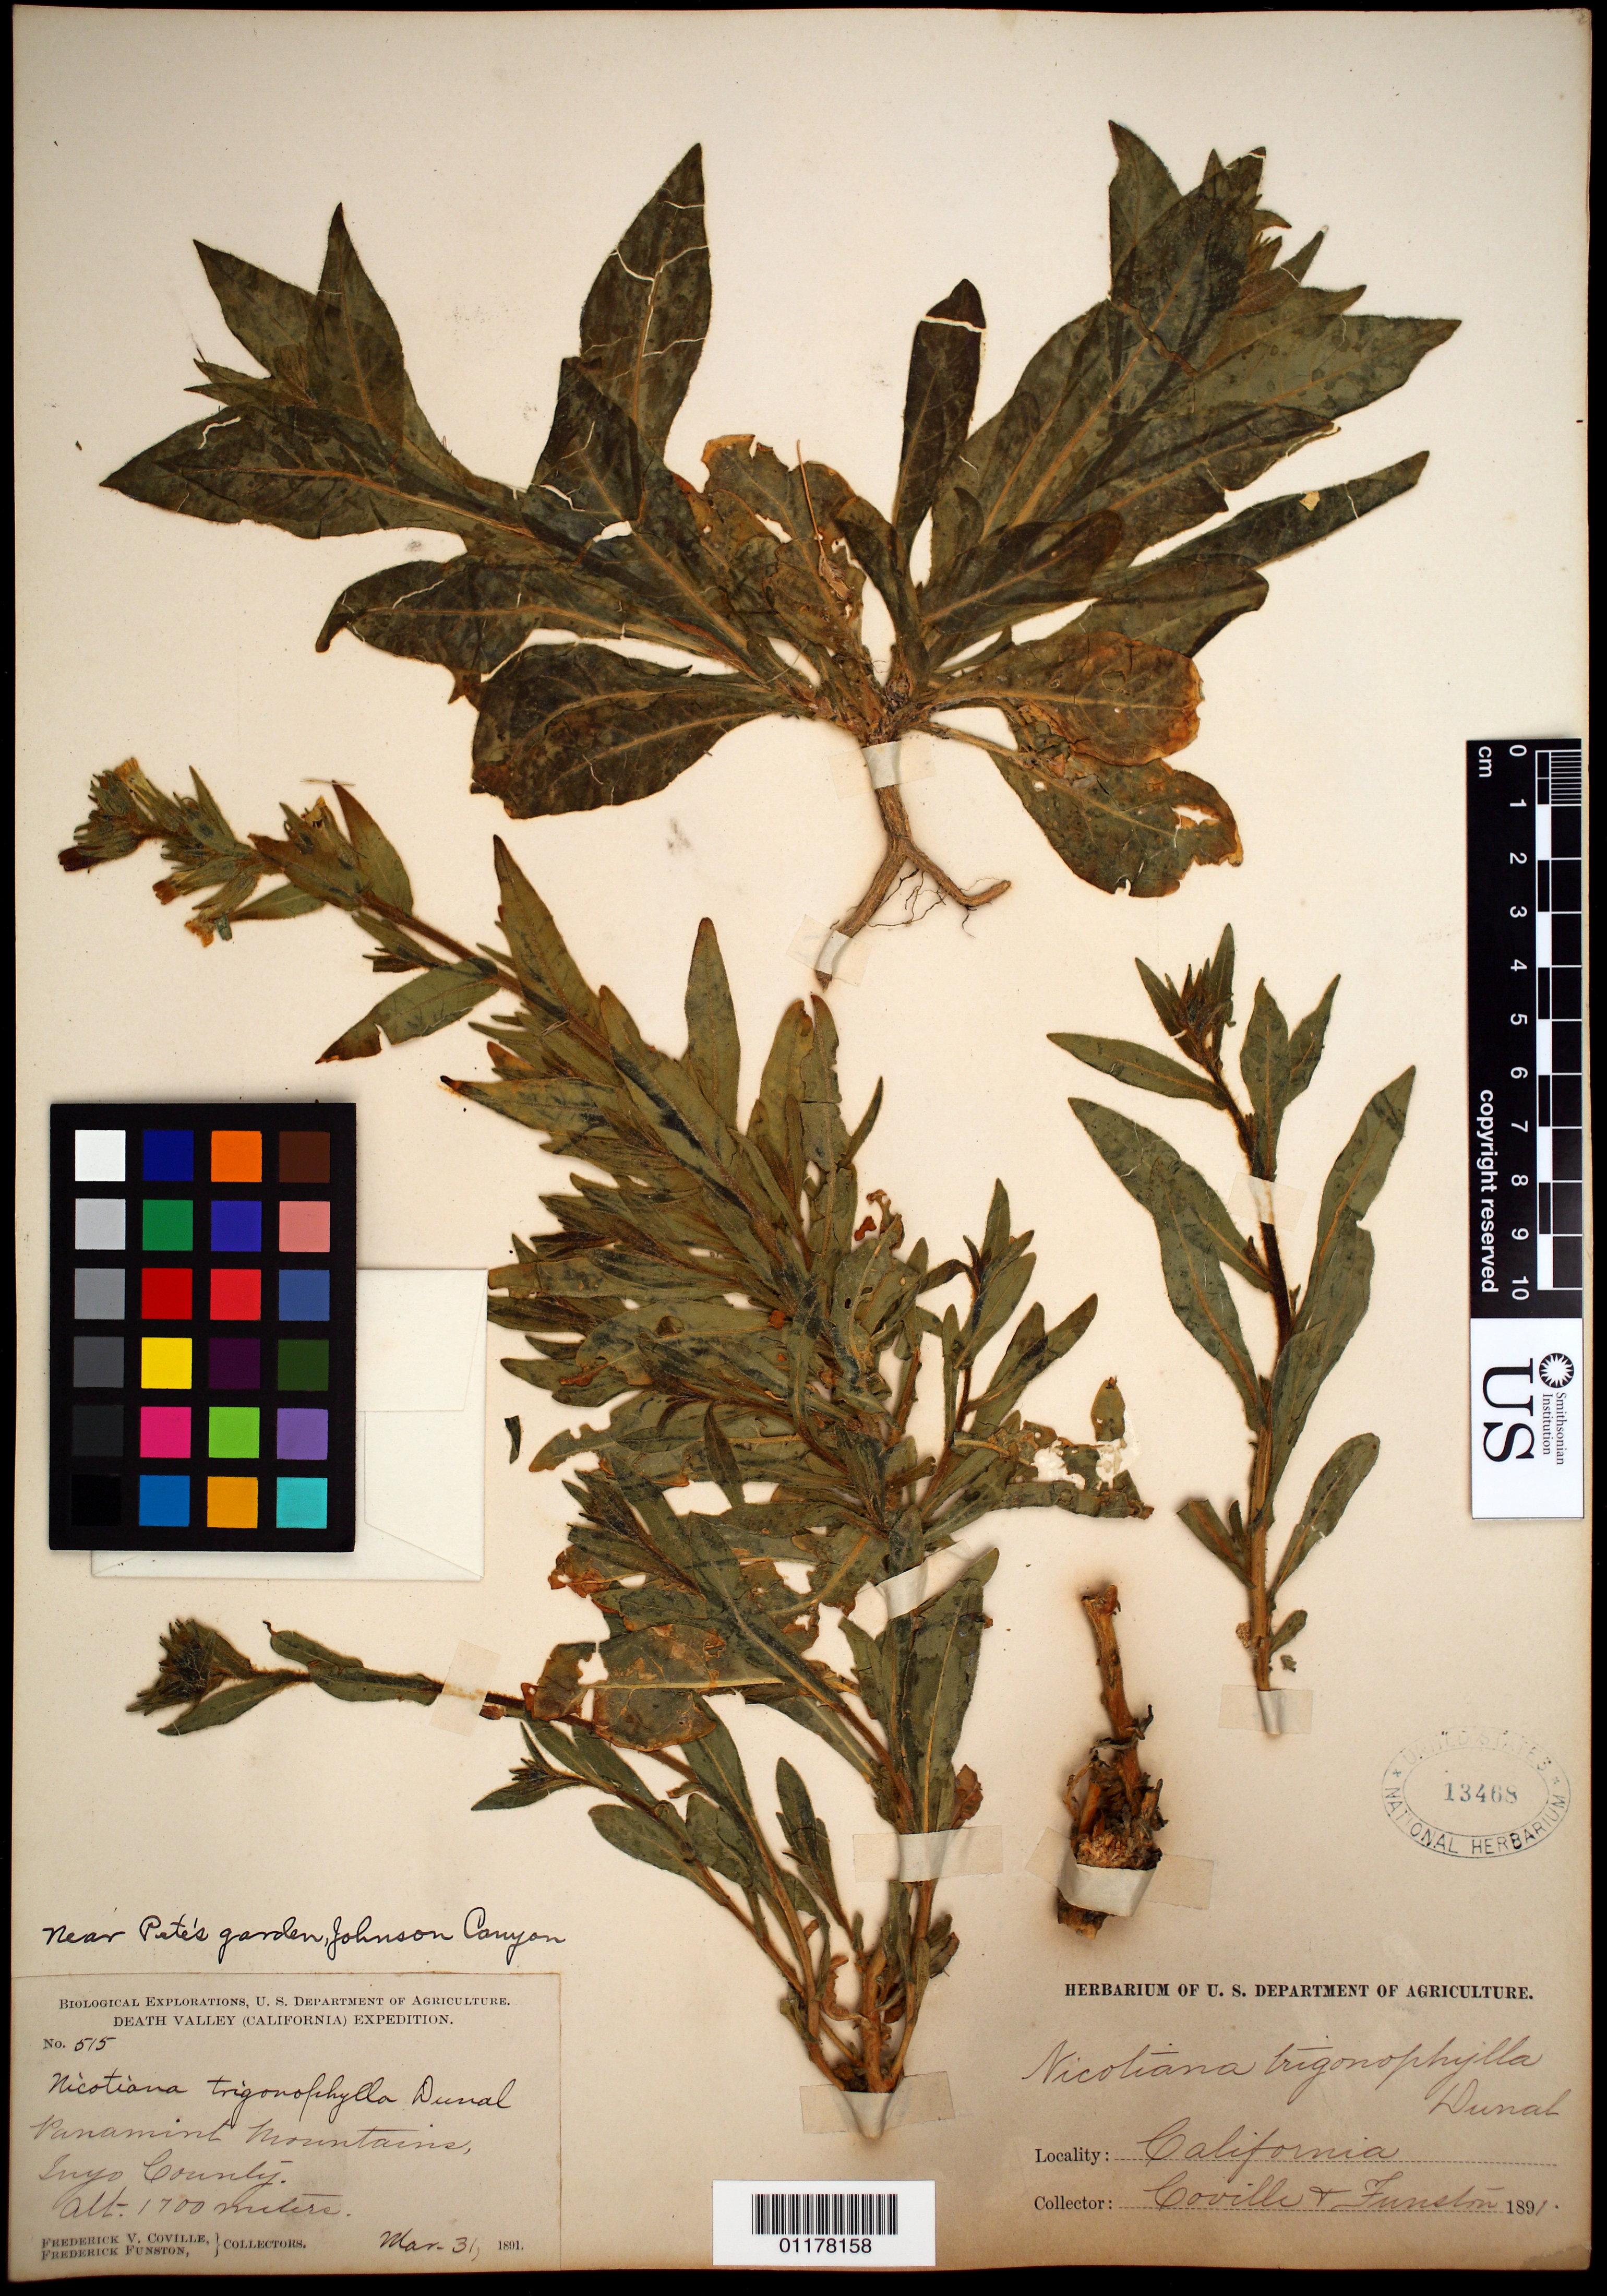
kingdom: Plantae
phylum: Tracheophyta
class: Magnoliopsida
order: Solanales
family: Solanaceae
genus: Nicotiana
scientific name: Nicotiana trigonophylla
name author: Dunal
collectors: F. V. Coville & F. Funston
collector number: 515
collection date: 1891-03-31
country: United States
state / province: California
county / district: Inyo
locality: Panamint Mountains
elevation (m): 1700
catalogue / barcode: US 13468